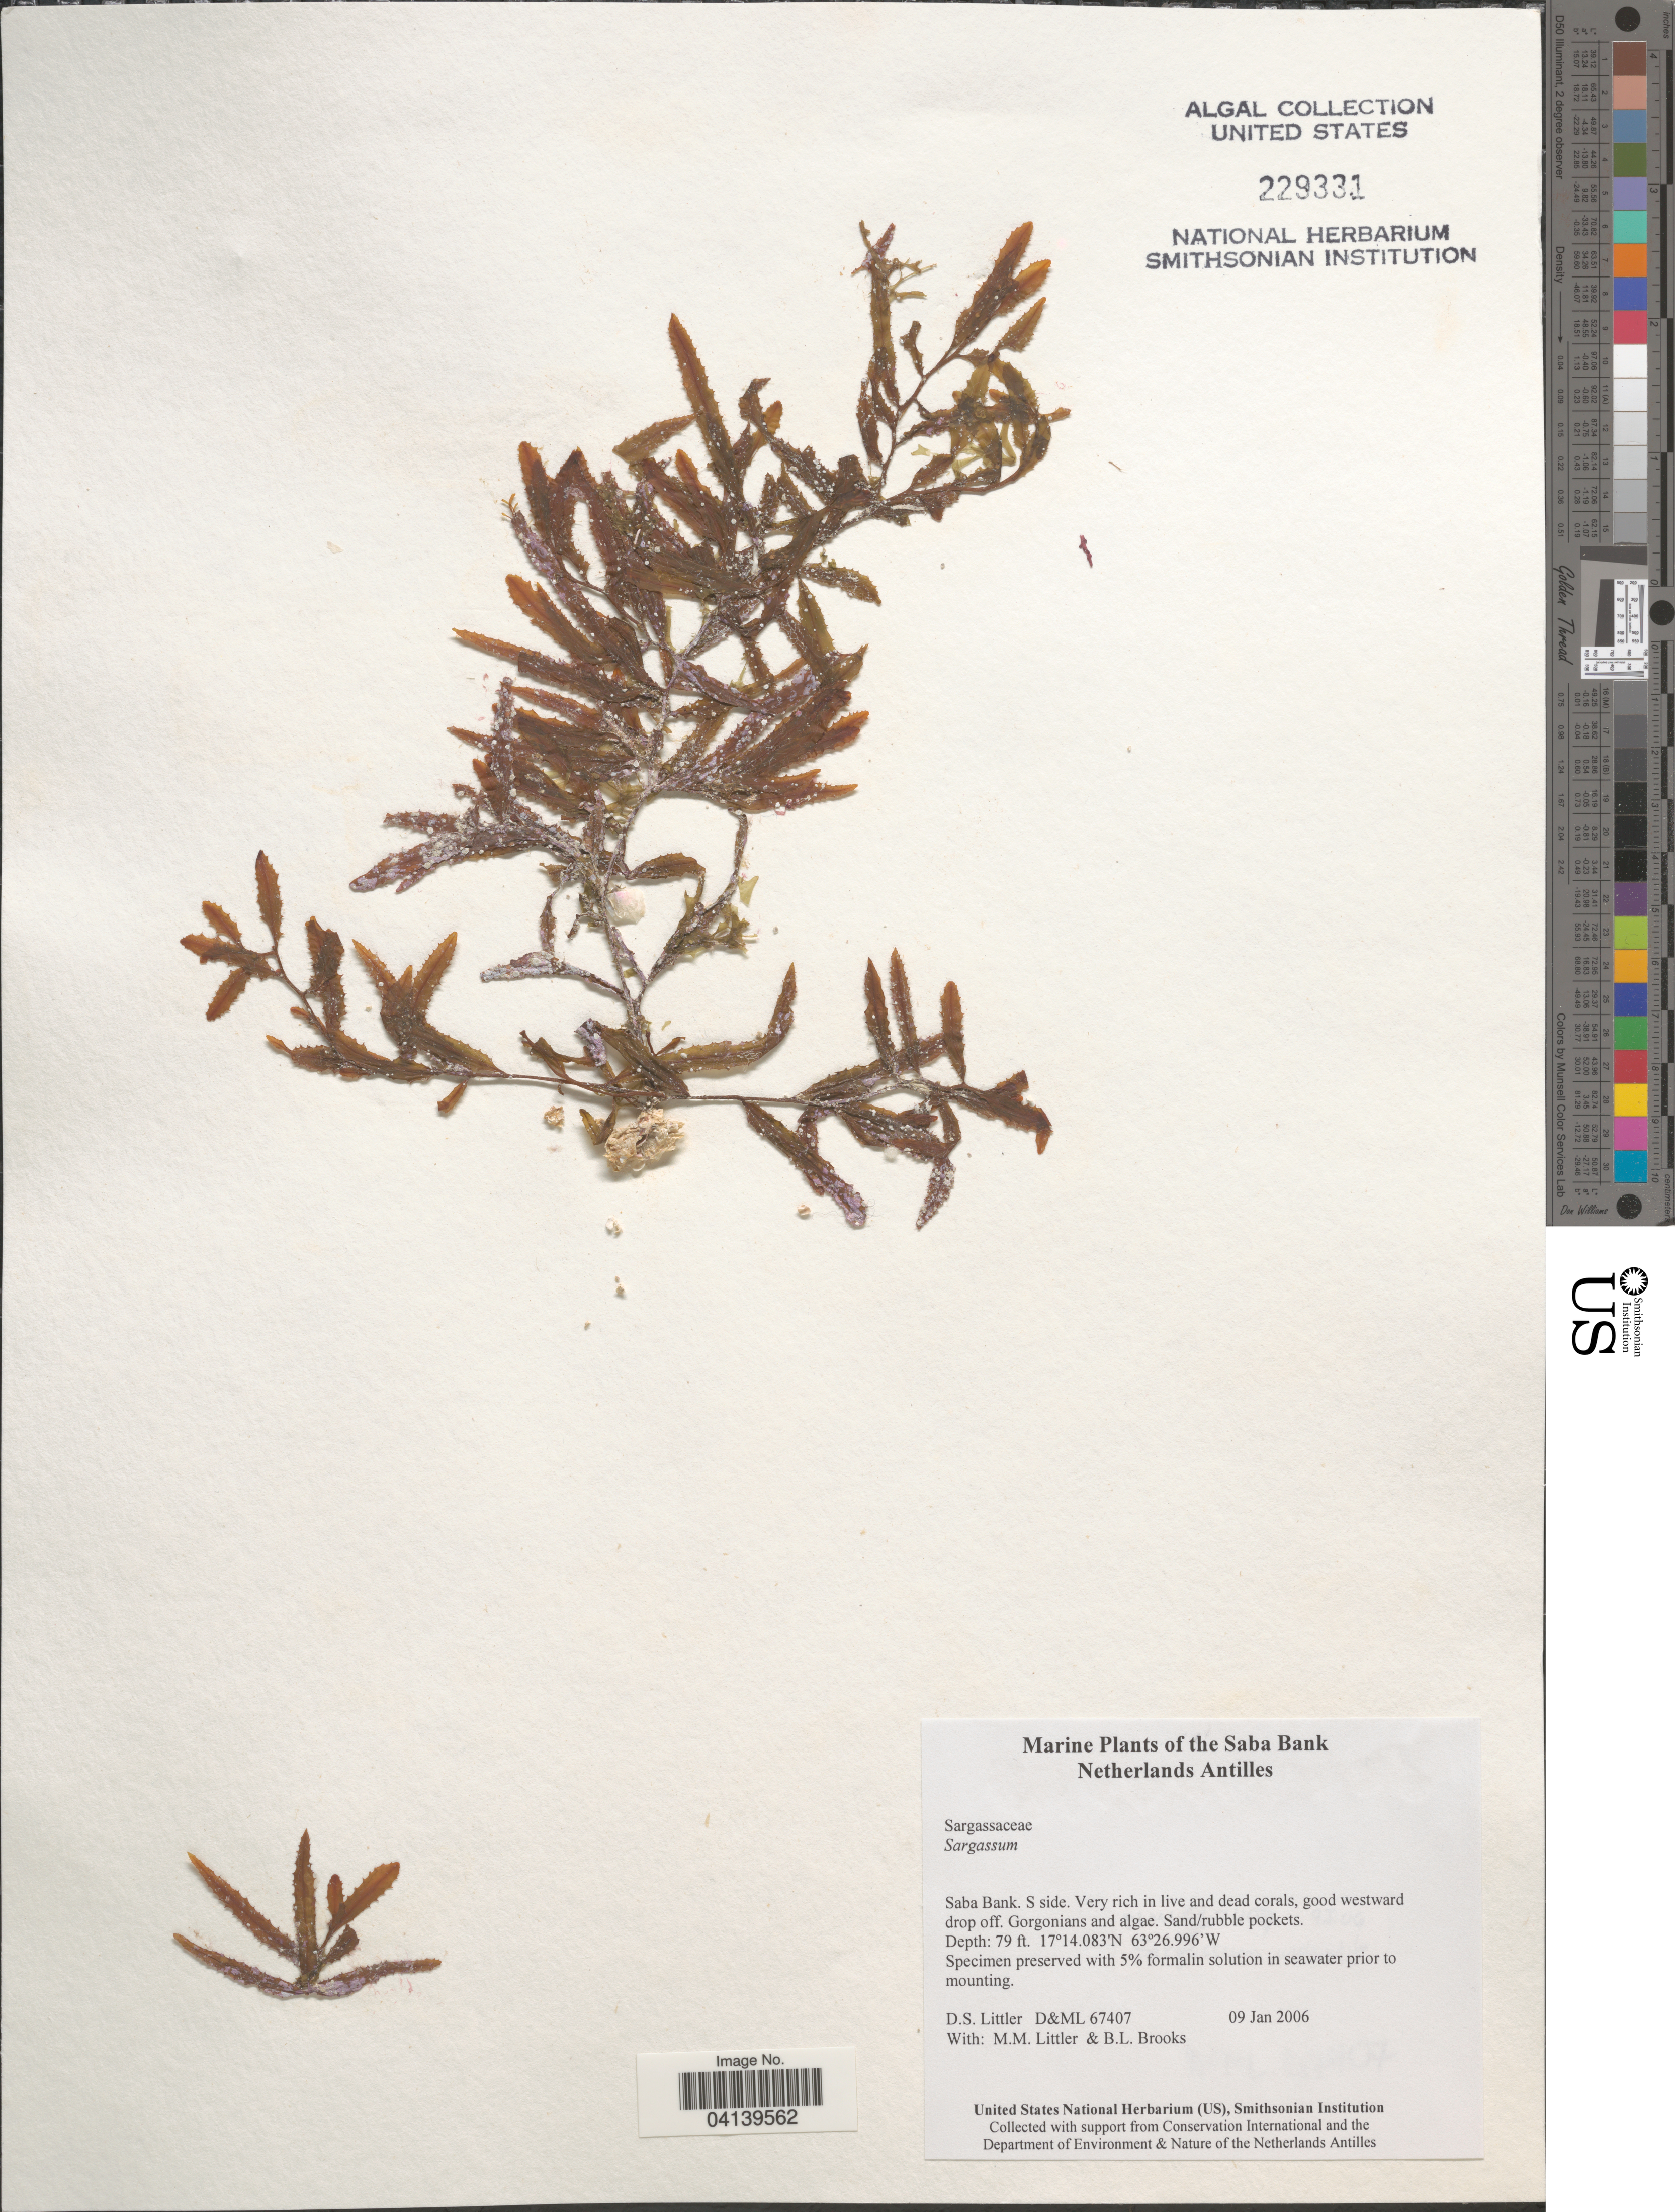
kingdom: Chromista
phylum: Ochrophyta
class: Phaeophyceae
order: Fucales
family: Sargassaceae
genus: Sargassum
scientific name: Sargassum sp.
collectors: D. S. Littler & B. Brooks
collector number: D&ML67407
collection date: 2006-01-09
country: Netherlands Antilles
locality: Saba Bank. S side.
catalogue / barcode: US 229331